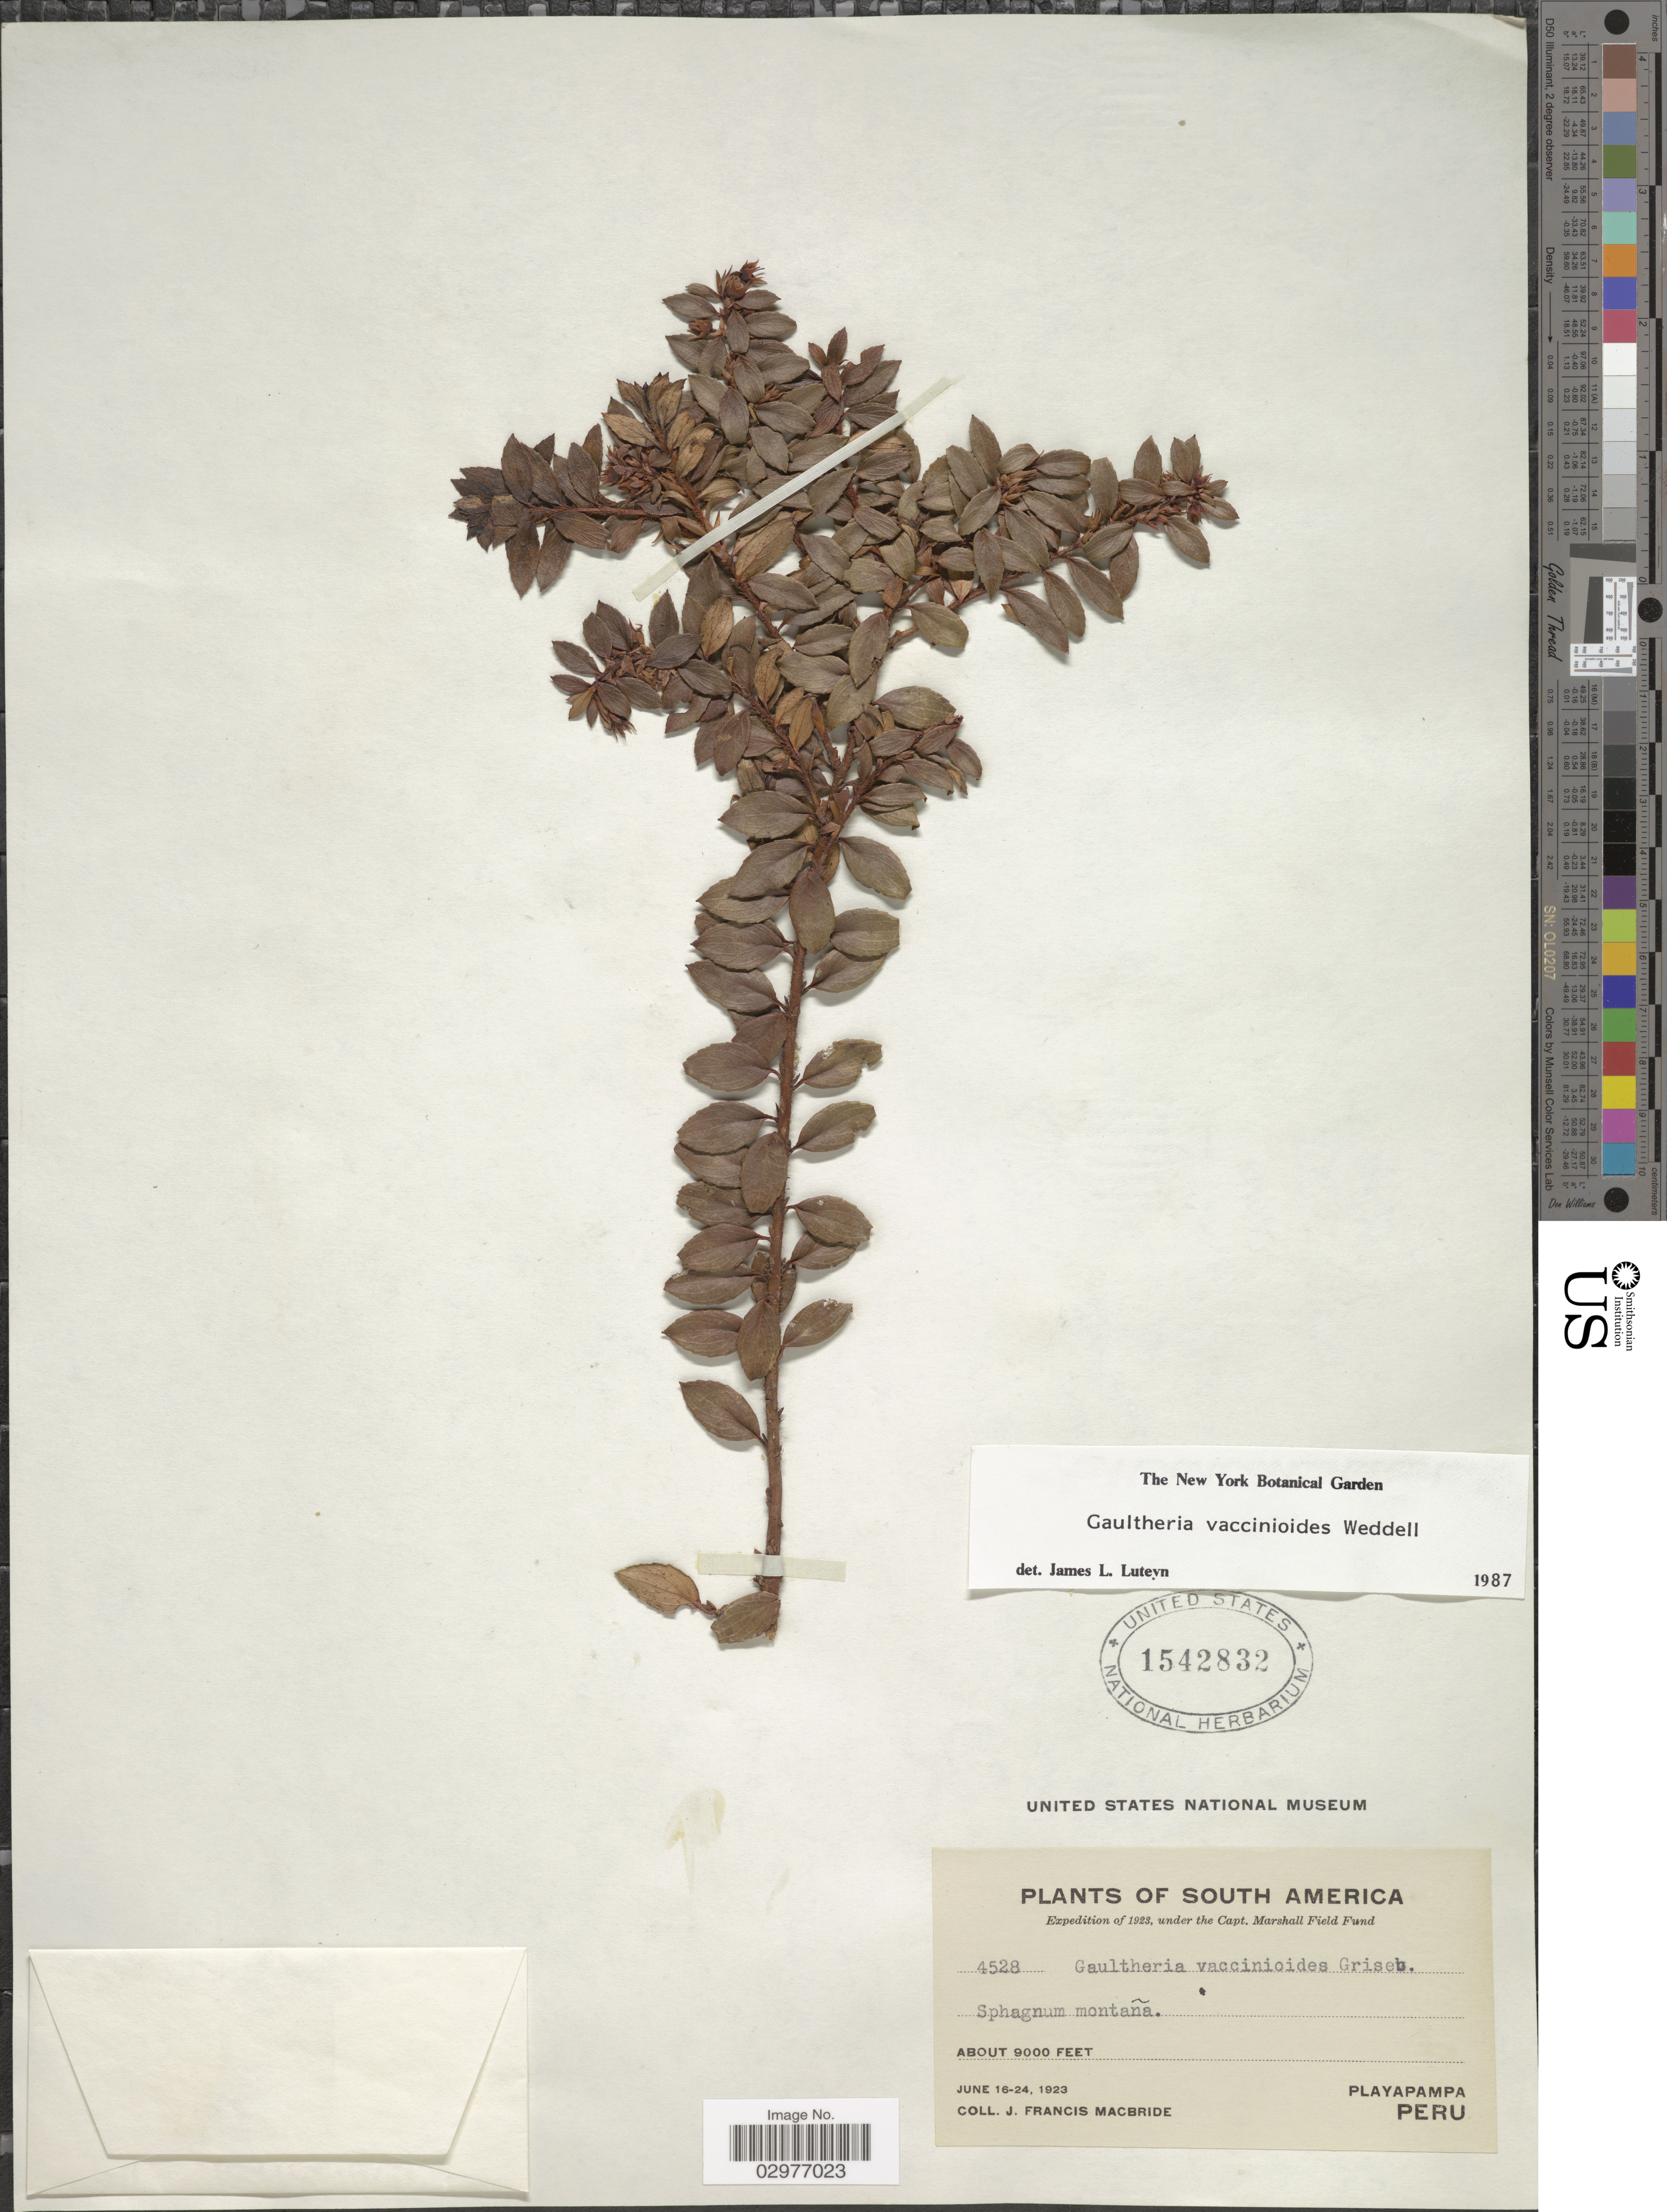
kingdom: Plantae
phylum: Tracheophyta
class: Magnoliopsida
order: Ericales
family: Ericaceae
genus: Gaultheria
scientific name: Gaultheria vaccinioides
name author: Wedd.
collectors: J. F. Macbride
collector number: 4528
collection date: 1923-06-16/1923-06-24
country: Peru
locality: South America. Sphagnum montaña. Playapampa.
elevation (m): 2743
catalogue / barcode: US 1542832